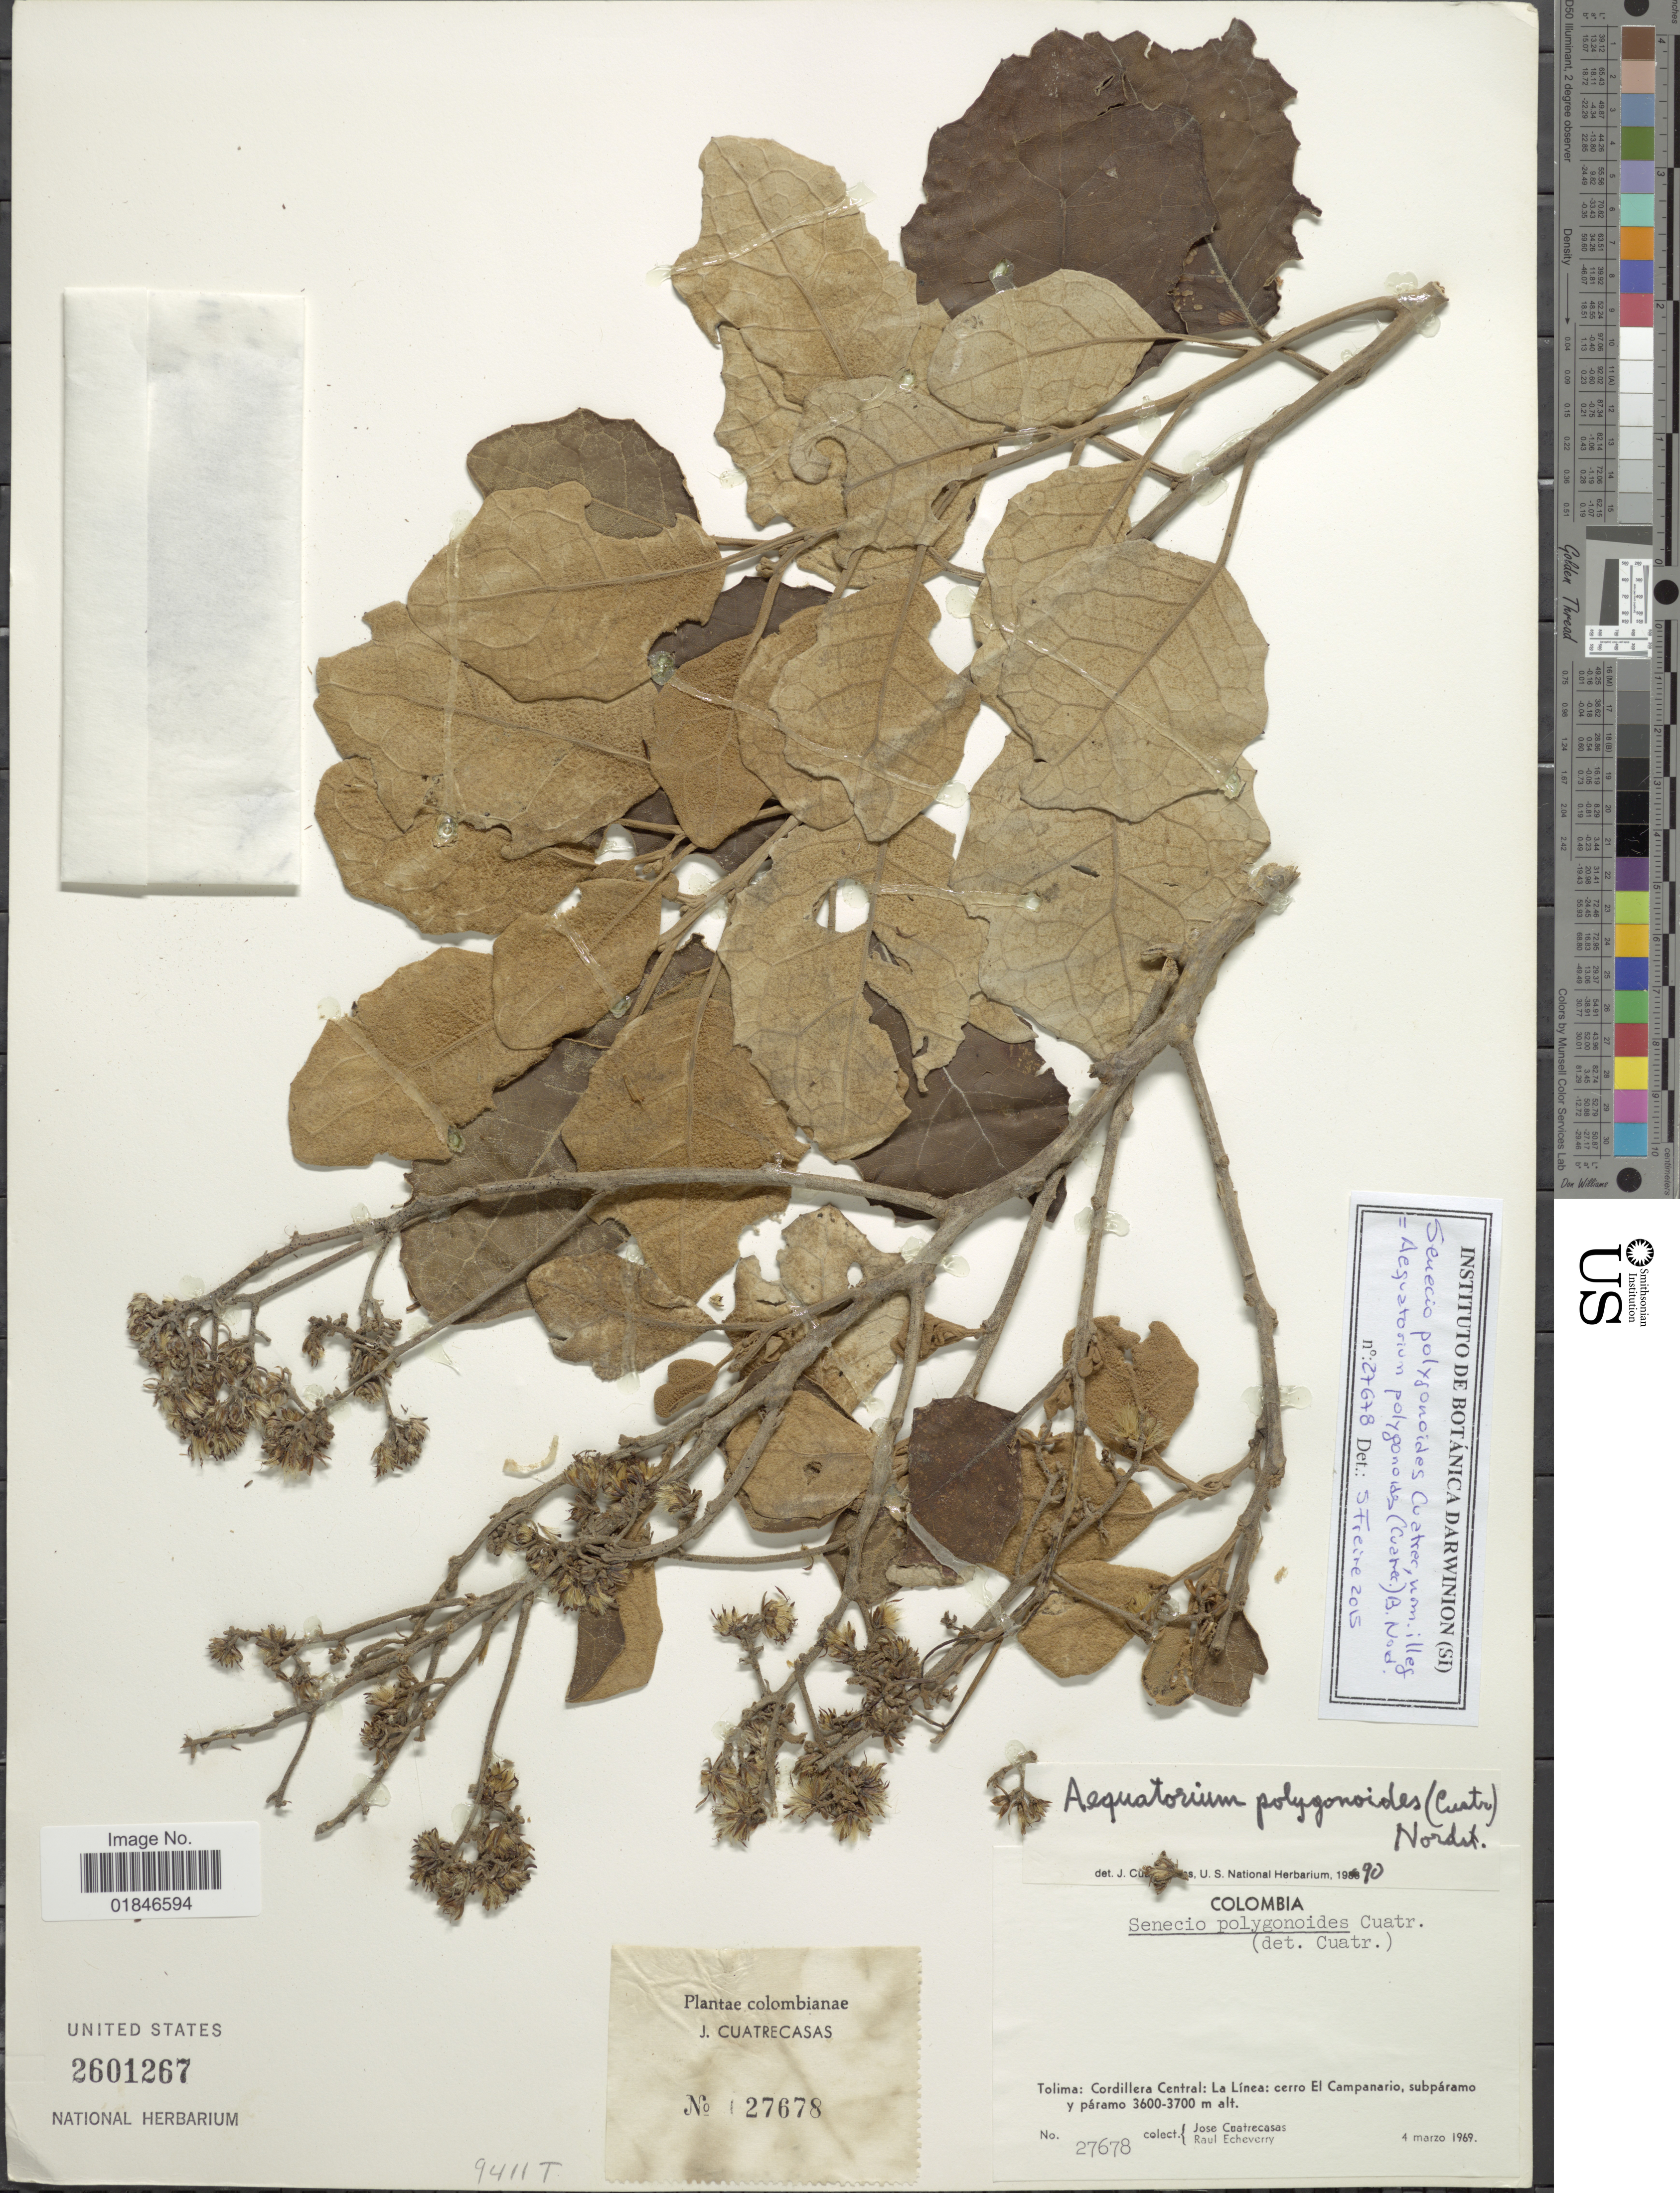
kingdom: Plantae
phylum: Tracheophyta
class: Magnoliopsida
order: Asterales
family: Asteraceae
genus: Aequatorium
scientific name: Aequatorium polygonoides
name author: B. Nord.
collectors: J. Cuatrecasas & R. Echeverry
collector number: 27678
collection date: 1969-03-04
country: Colombia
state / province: Tolima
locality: Tolima: Cordillera Central : La Linea: cerro El Campanario, subparamo y paramo.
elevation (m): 3600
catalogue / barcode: US 2601267